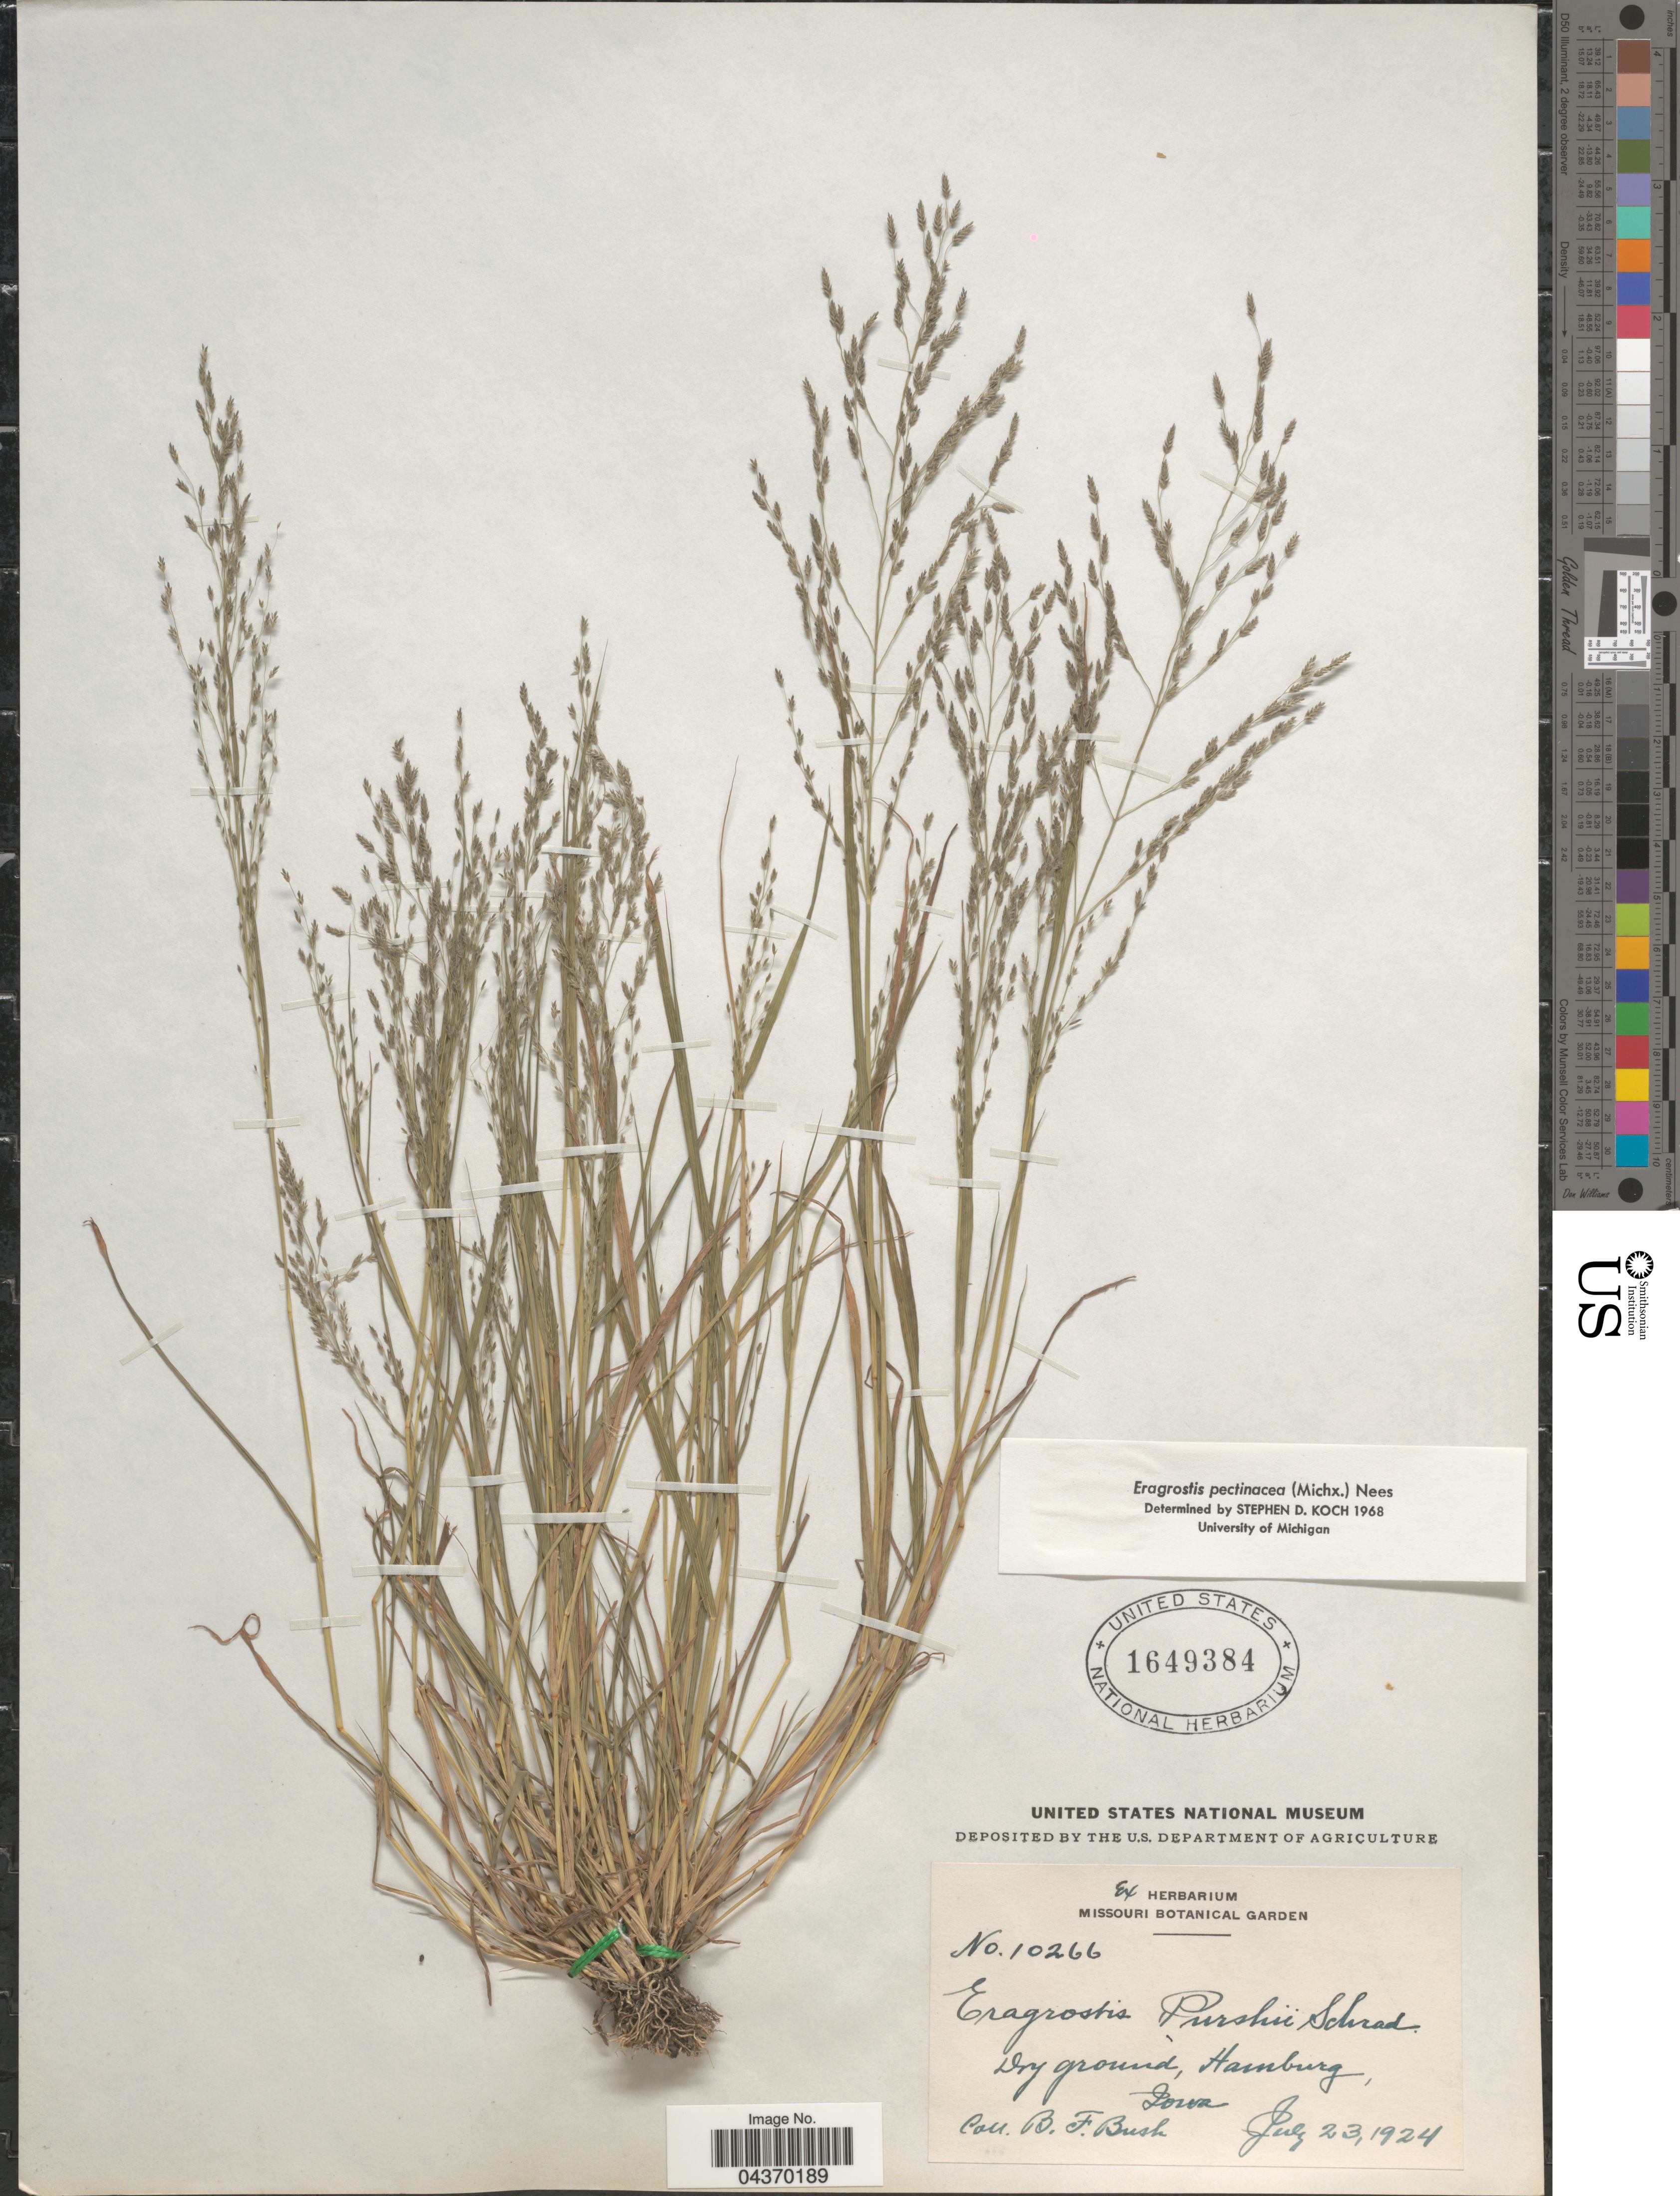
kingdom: Plantae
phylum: Tracheophyta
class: Liliopsida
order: Poales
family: Poaceae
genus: Eragrostis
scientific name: Eragrostis pectinacea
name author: (Michx.) Nees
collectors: B. F. Bush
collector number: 10266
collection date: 1924-07-23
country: United States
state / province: Iowa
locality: Hamburg.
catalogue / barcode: US 1649384